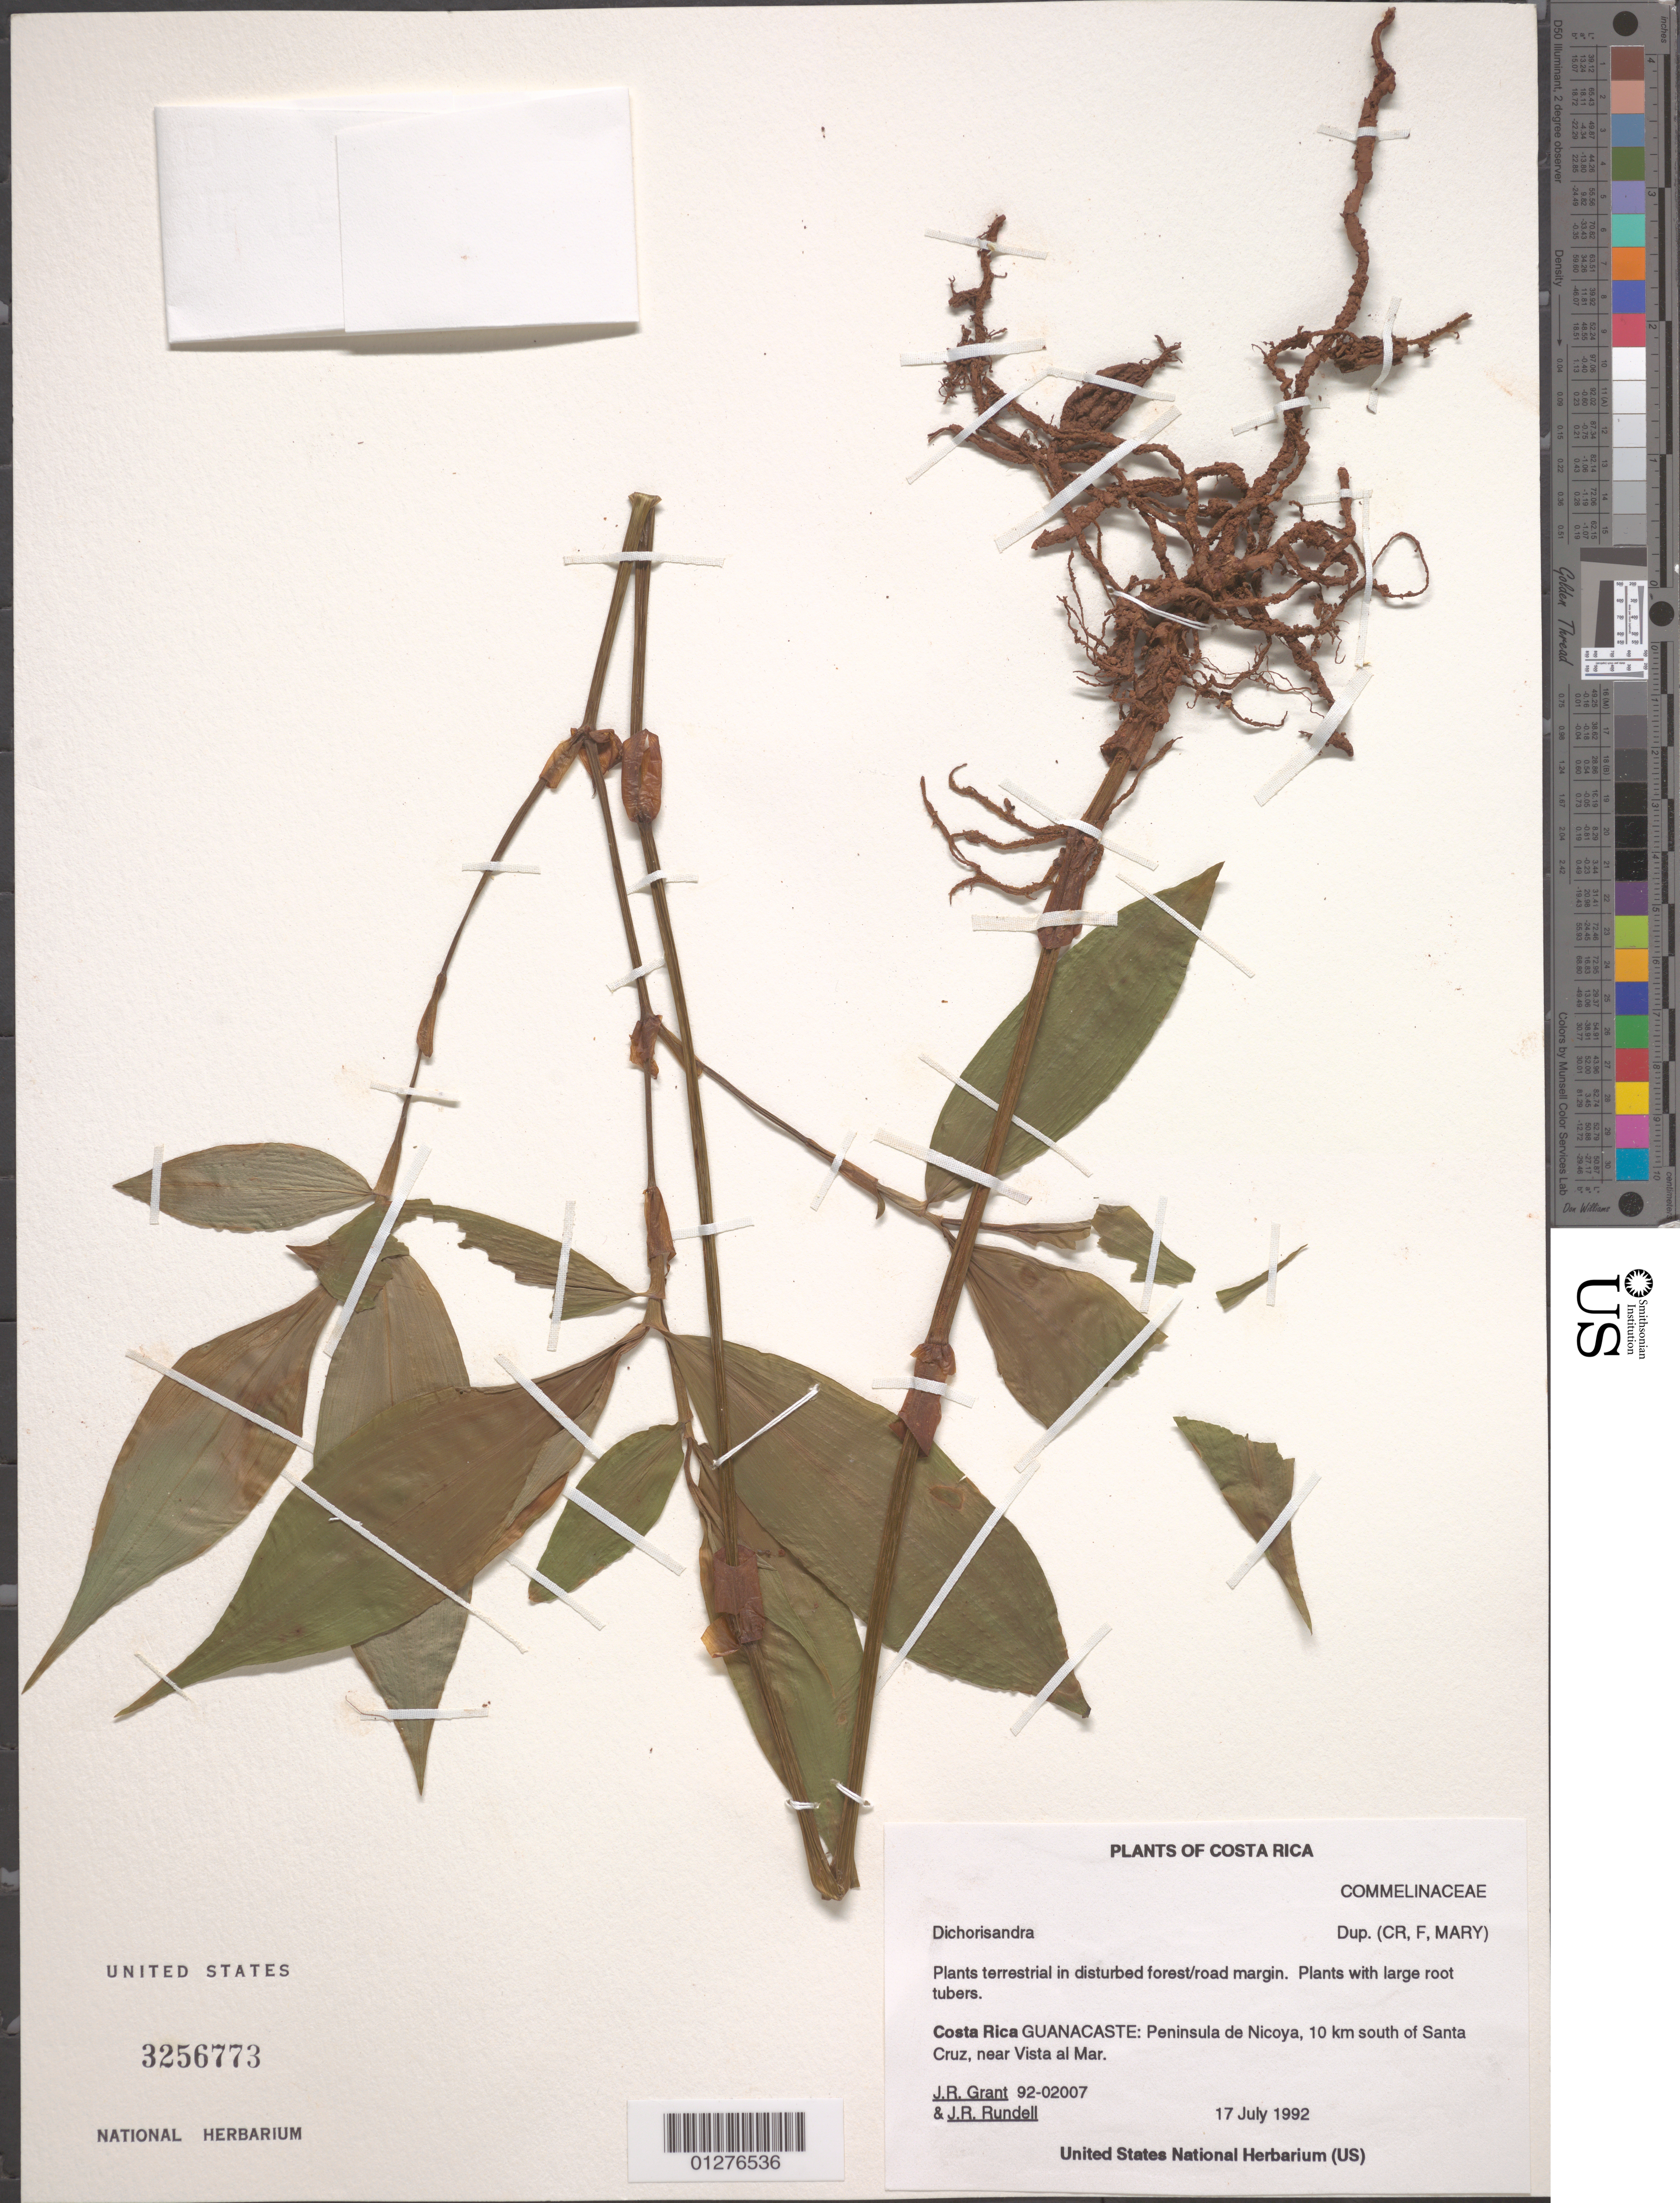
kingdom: Plantae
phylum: Tracheophyta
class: Liliopsida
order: Commelinales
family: Commelinaceae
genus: Dichorisandra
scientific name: Dichorisandra sp.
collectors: J. Grant & J. R. Rundell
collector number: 92-02007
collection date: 1992-07-17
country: Costa Rica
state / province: Guanacaste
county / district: Nicoya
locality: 10 km south of Santa Cruz, near Vista al Mar.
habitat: Plants terrestrial in disturbed forest/road margin.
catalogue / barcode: US 3256773